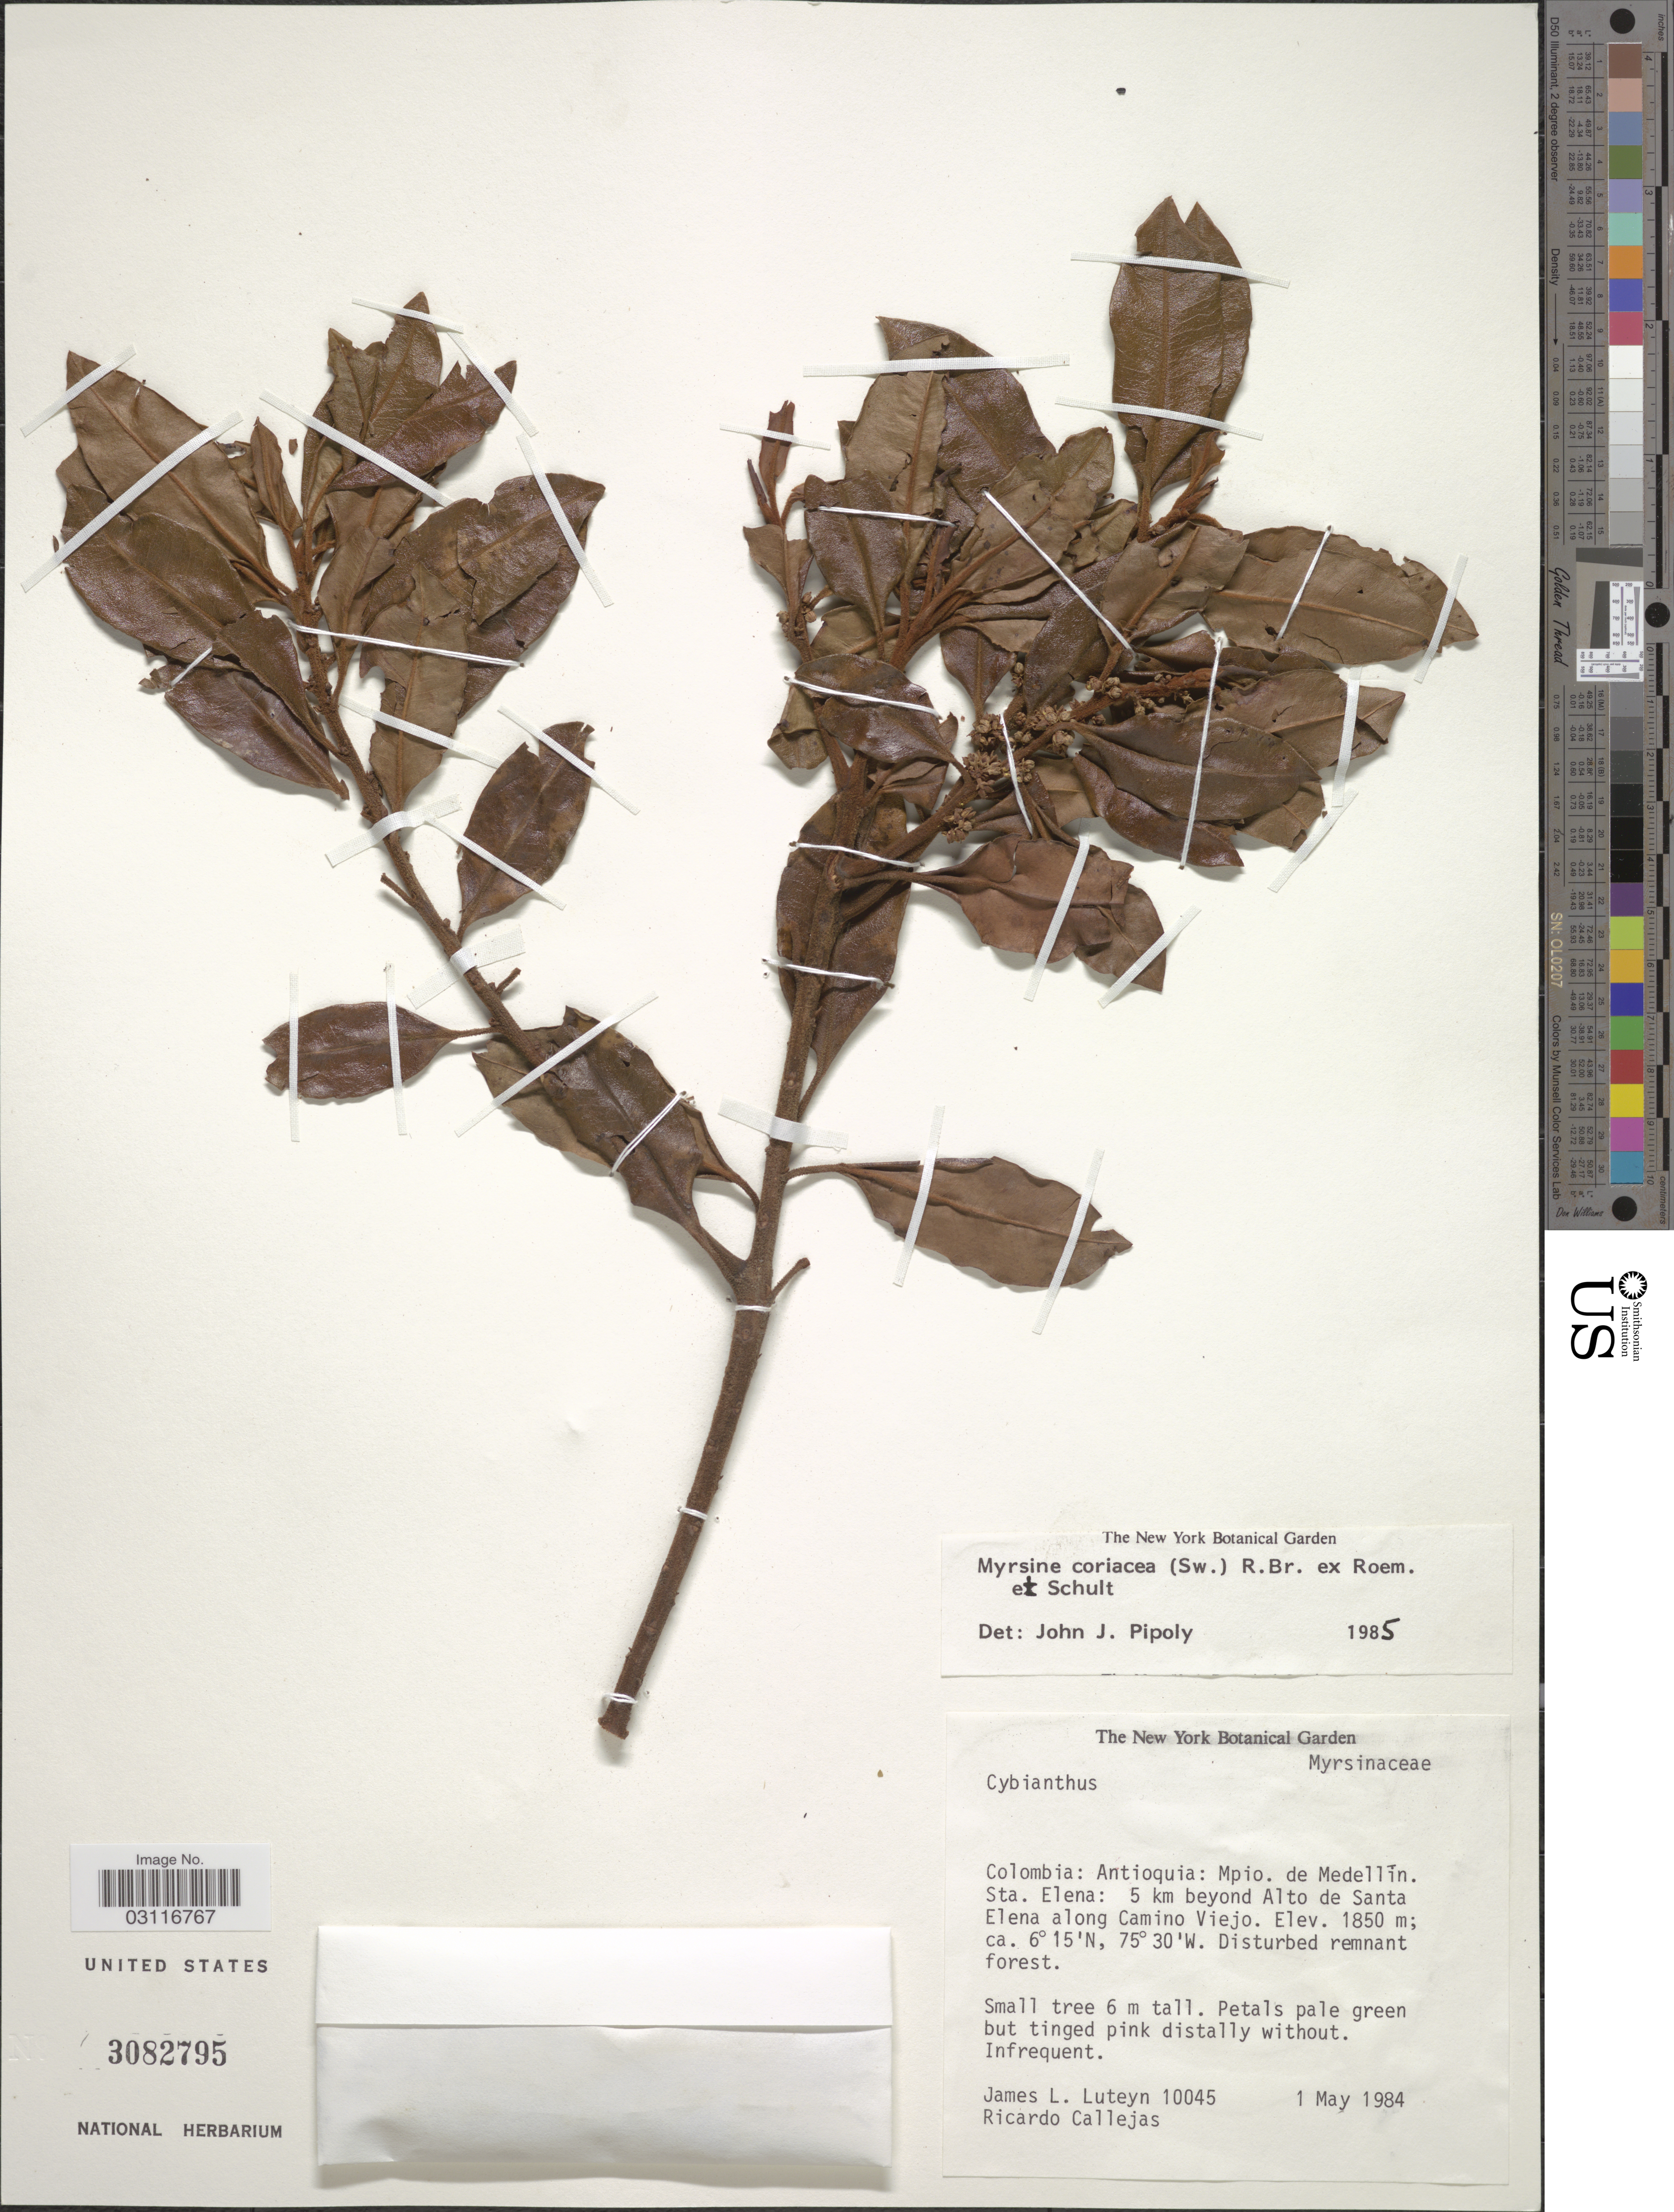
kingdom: Plantae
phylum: Tracheophyta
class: Magnoliopsida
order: Ericales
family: Primulaceae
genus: Myrsine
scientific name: Myrsine coriacea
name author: (Sw.) R. Br. ex Roem. & Schult.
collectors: J. Luteyn & R. Callejas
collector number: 10045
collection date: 1984-05-01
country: Colombia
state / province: Antioquia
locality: Mpio. de Medellín. Sta. Elena: 5 km beyond Alto de Santa Elena along Camino Viejo.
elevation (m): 1850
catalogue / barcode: US 3082795